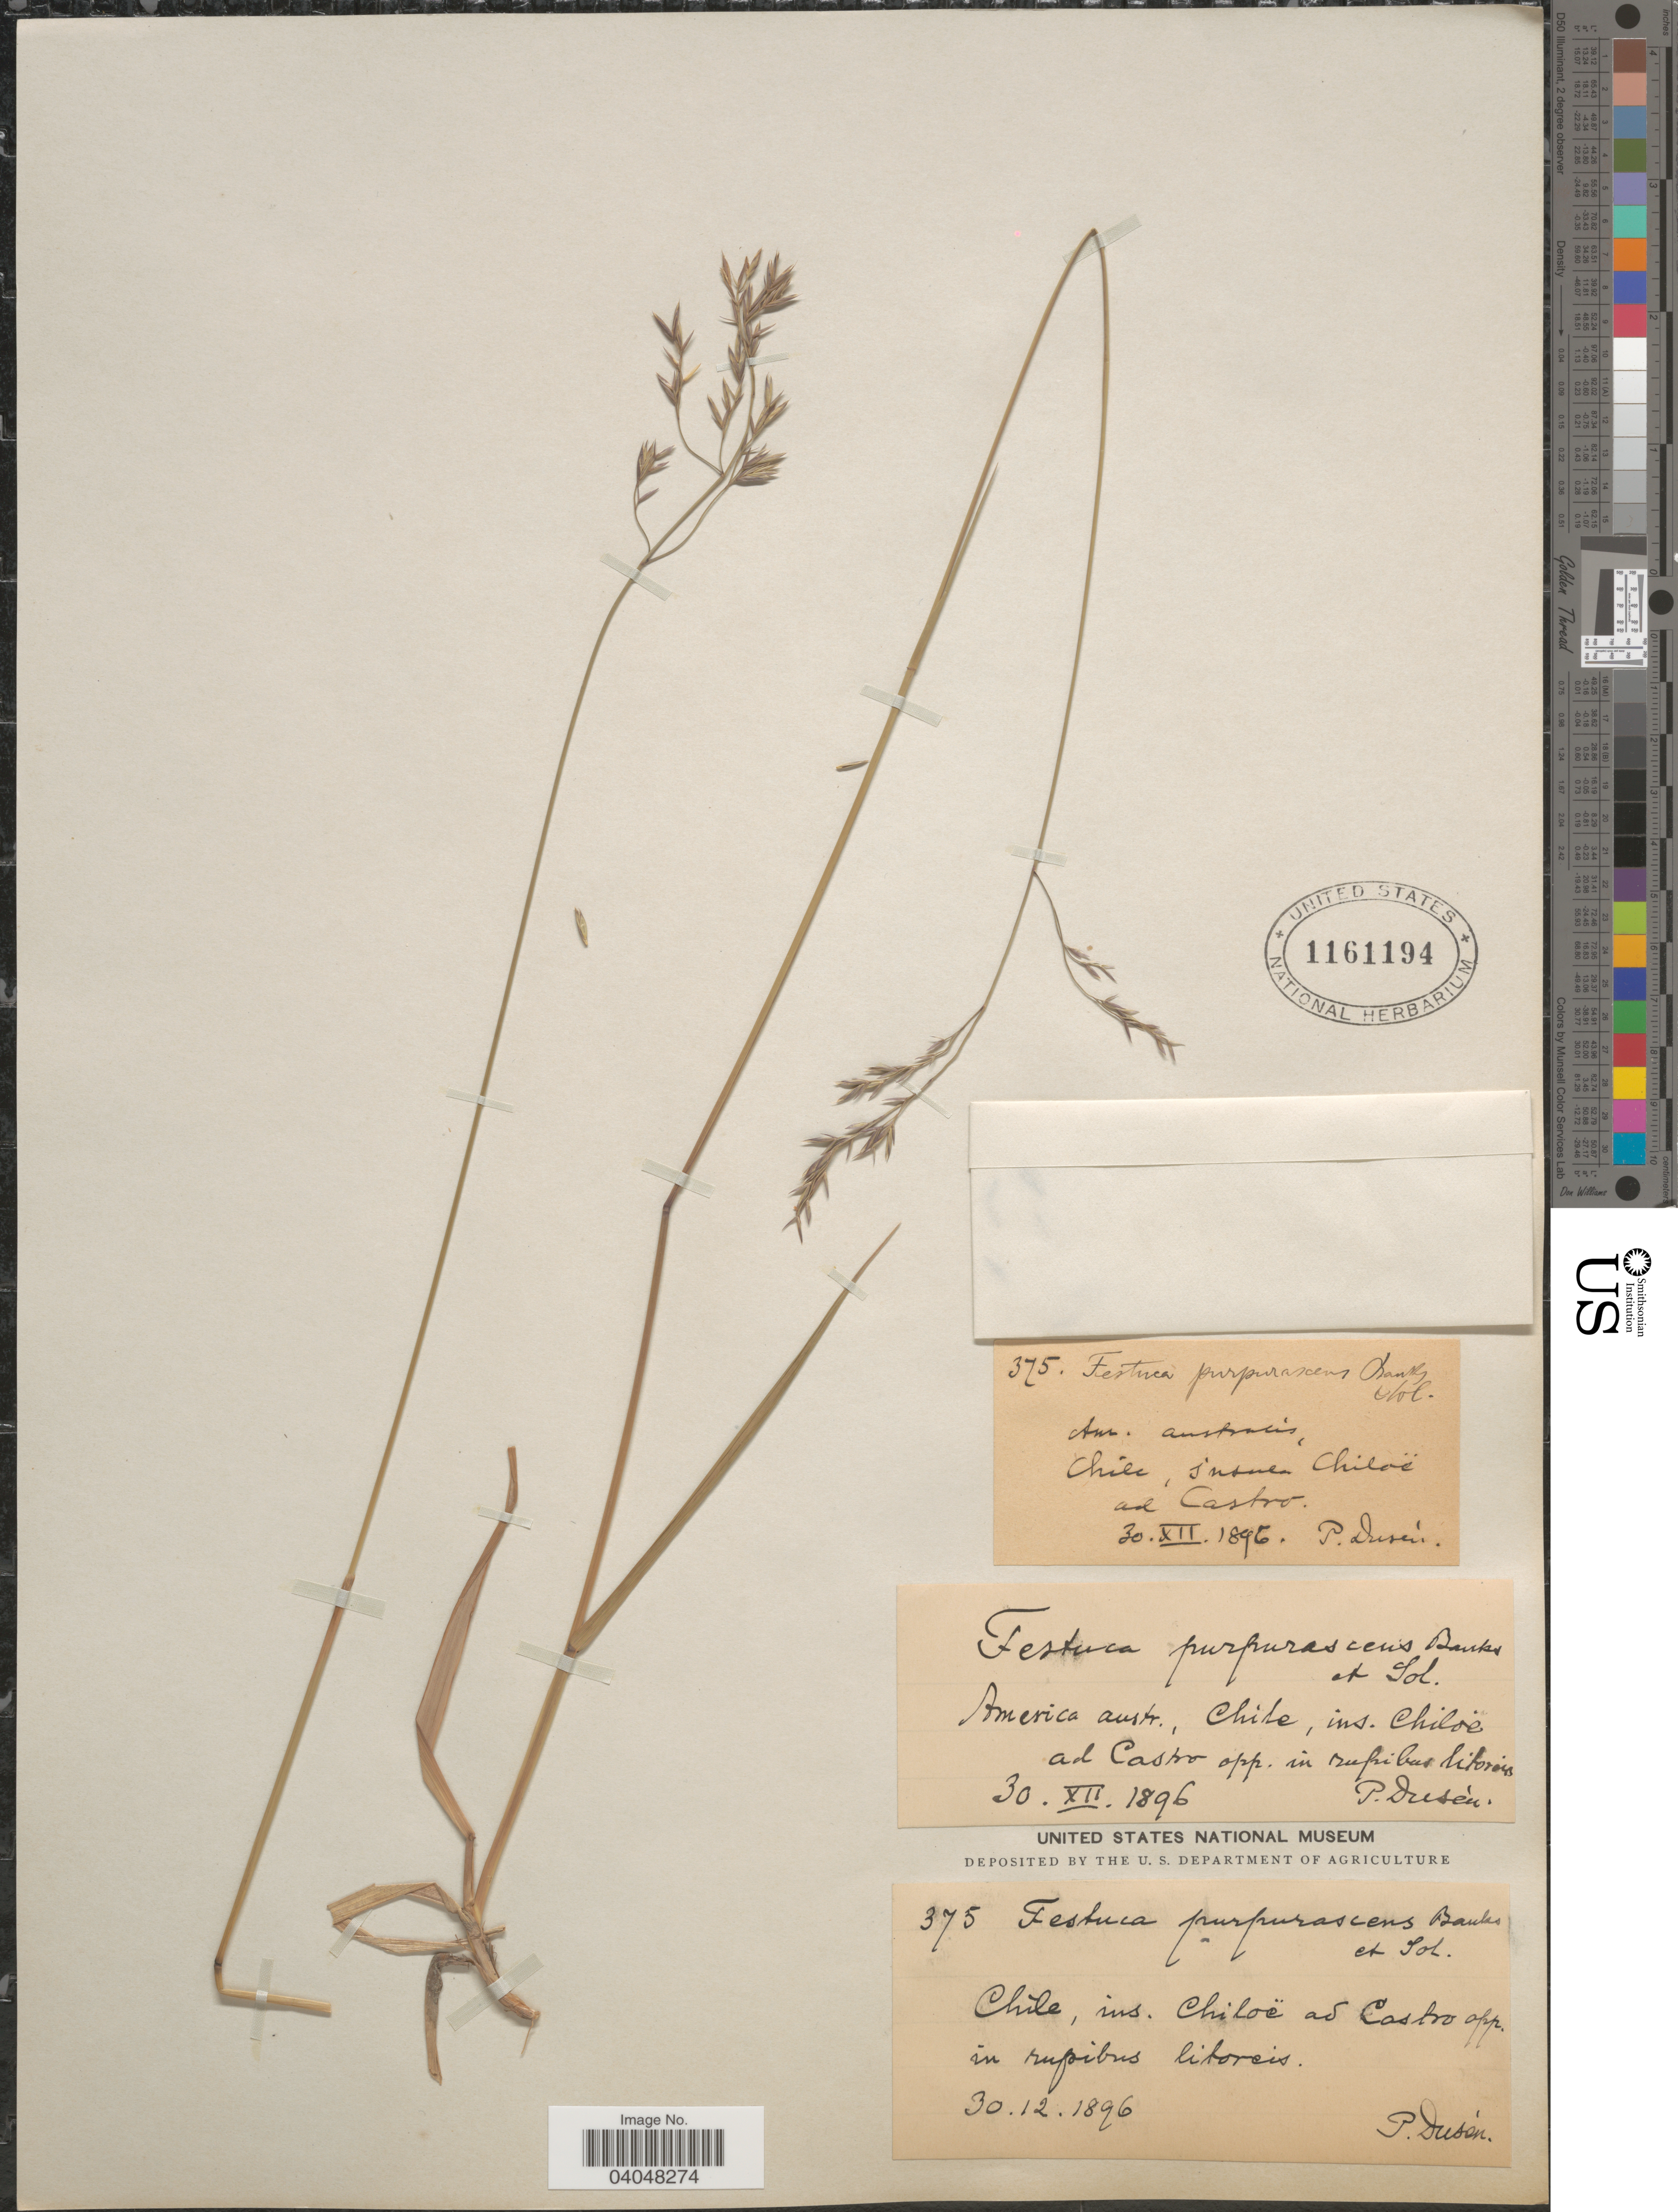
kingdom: Plantae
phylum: Tracheophyta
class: Liliopsida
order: Poales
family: Poaceae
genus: Festuca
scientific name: Festuca purpurascens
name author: Banks & Sol. ex Hook. f.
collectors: P. Dusén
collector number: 375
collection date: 1896-12-30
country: Chile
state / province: Arica y Parinacota (XV)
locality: America australis., Insulea Chiloë ad Castro opp. in rupibus litoreis.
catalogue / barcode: US 1161194